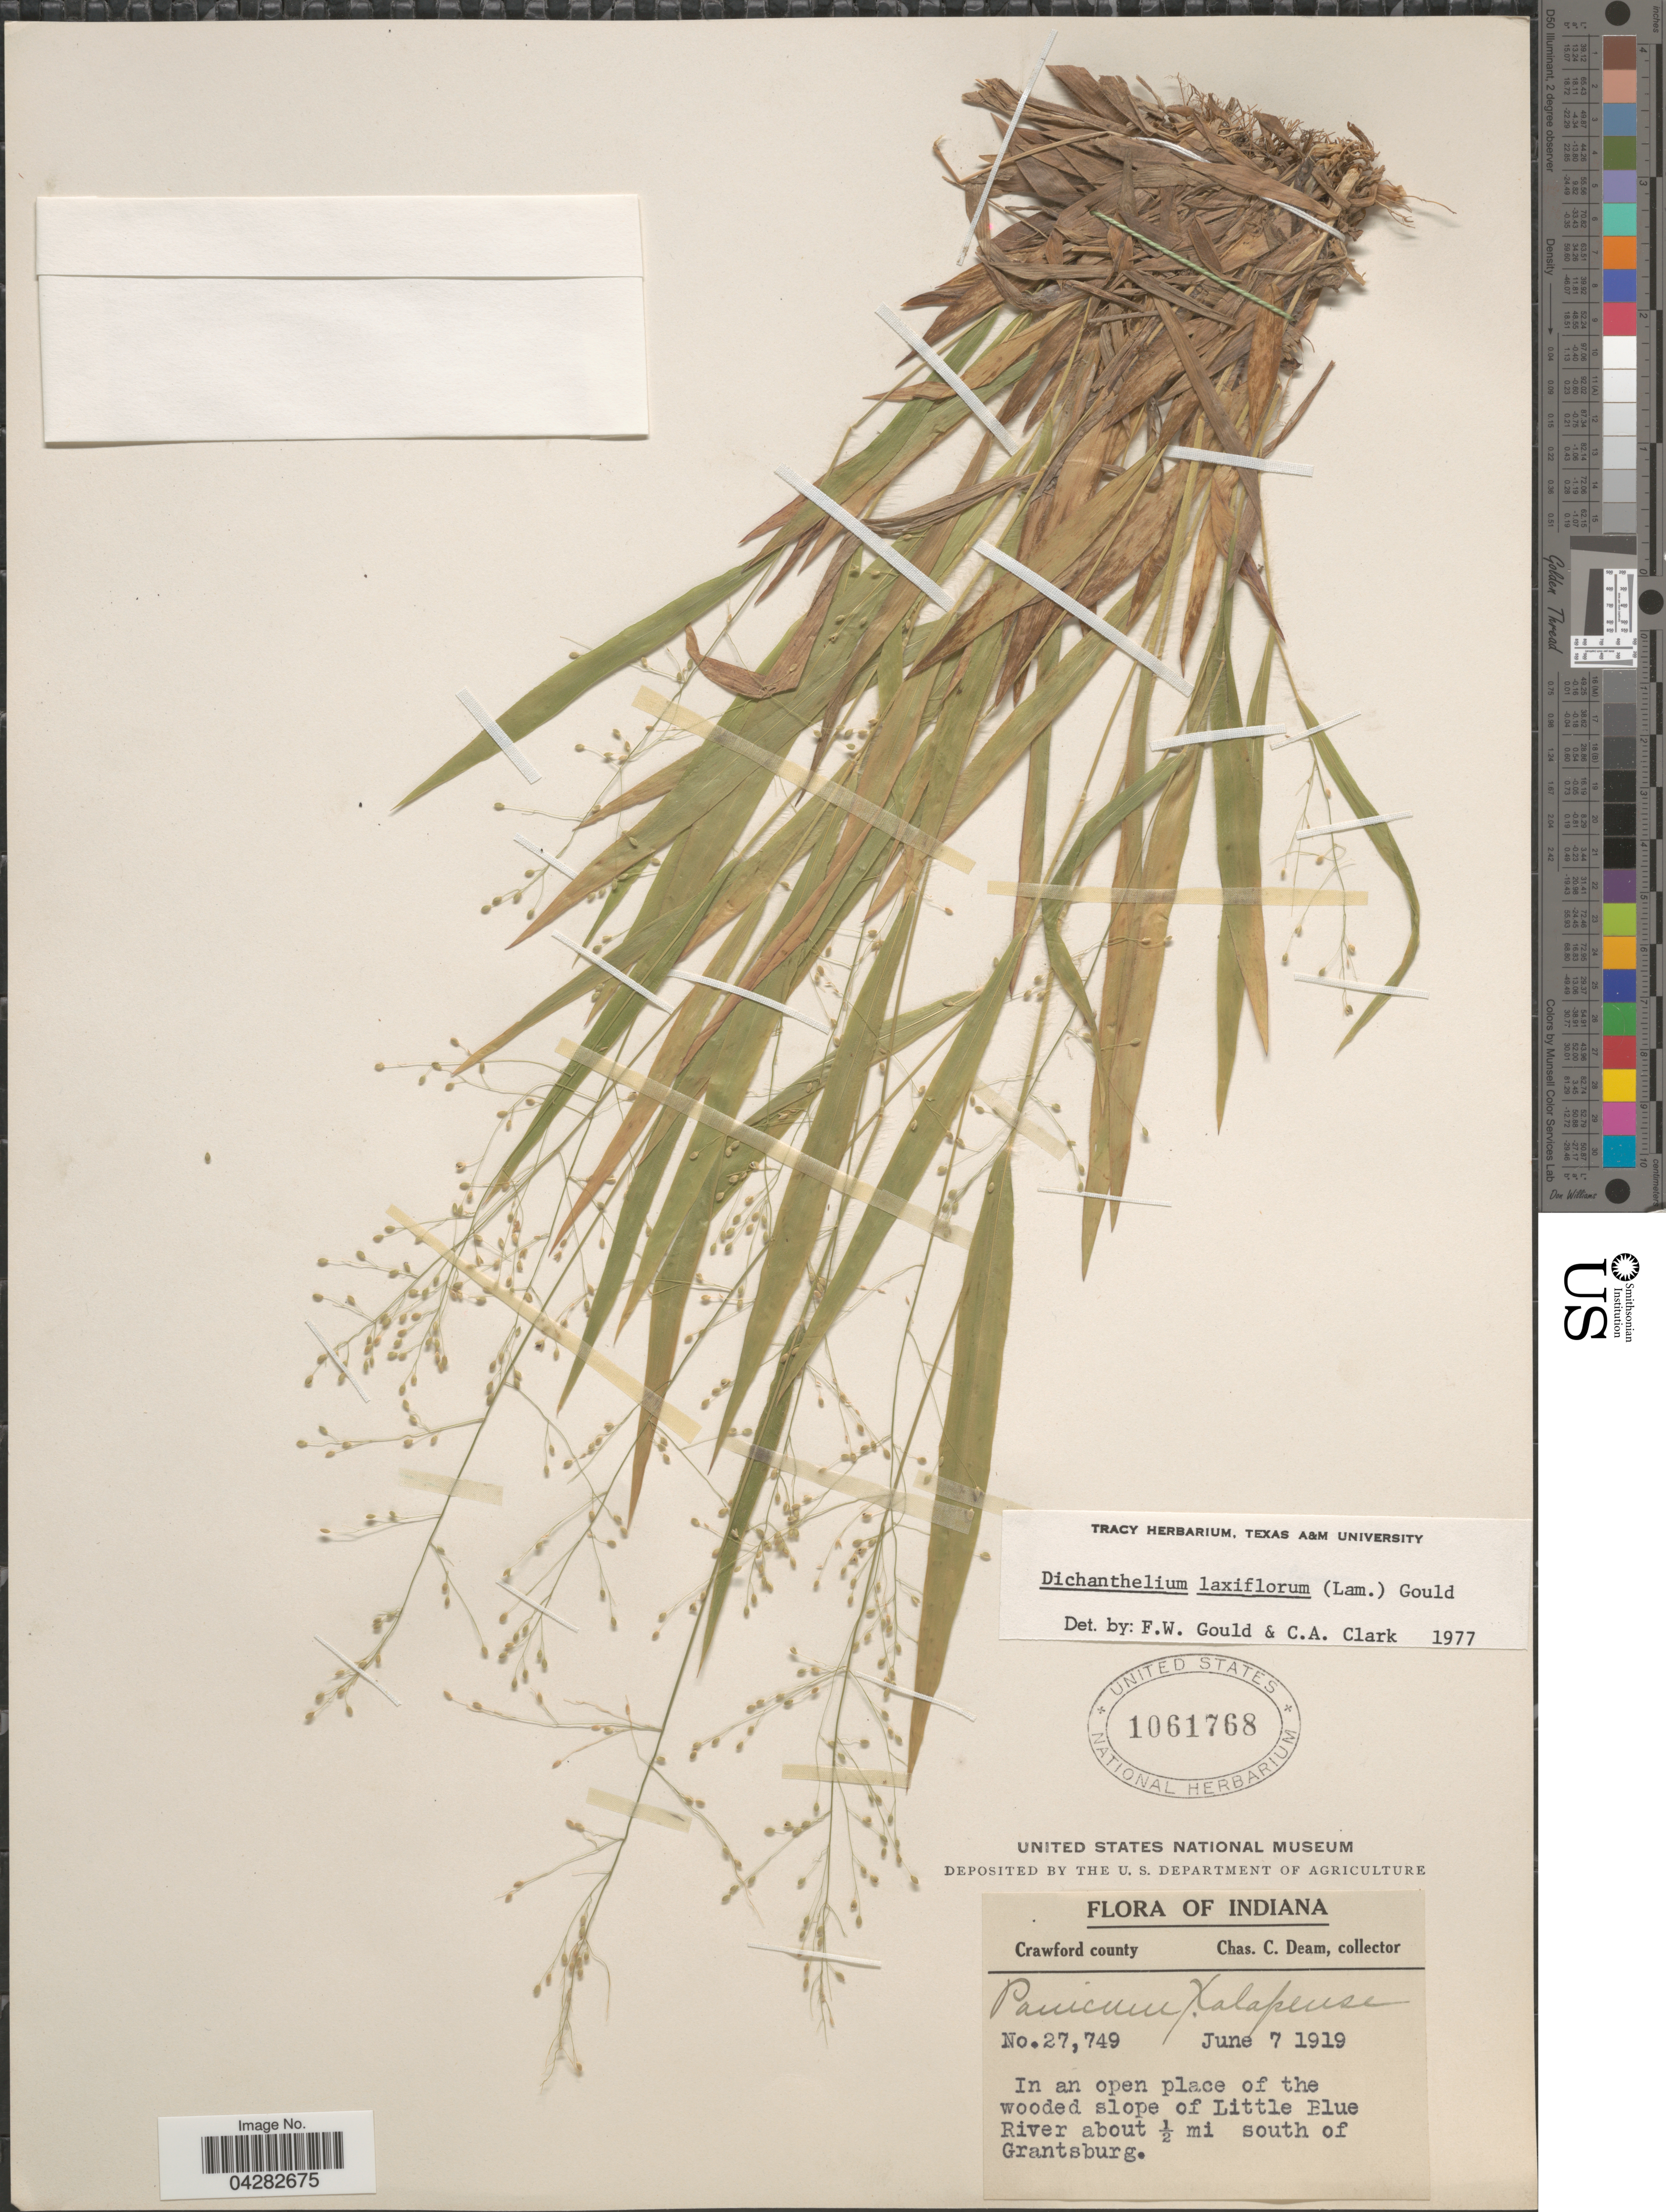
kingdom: Plantae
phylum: Tracheophyta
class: Liliopsida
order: Poales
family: Poaceae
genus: Dichanthelium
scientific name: Dichanthelium laxiflorum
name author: (Lam.) Gould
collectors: C. C. Deam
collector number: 27749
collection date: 1919-06-07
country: United States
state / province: Indiana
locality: Crawford county. In an open place of the wooded slope of Little Blue River about ½ mi south of Grantsburg.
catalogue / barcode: US 1061768